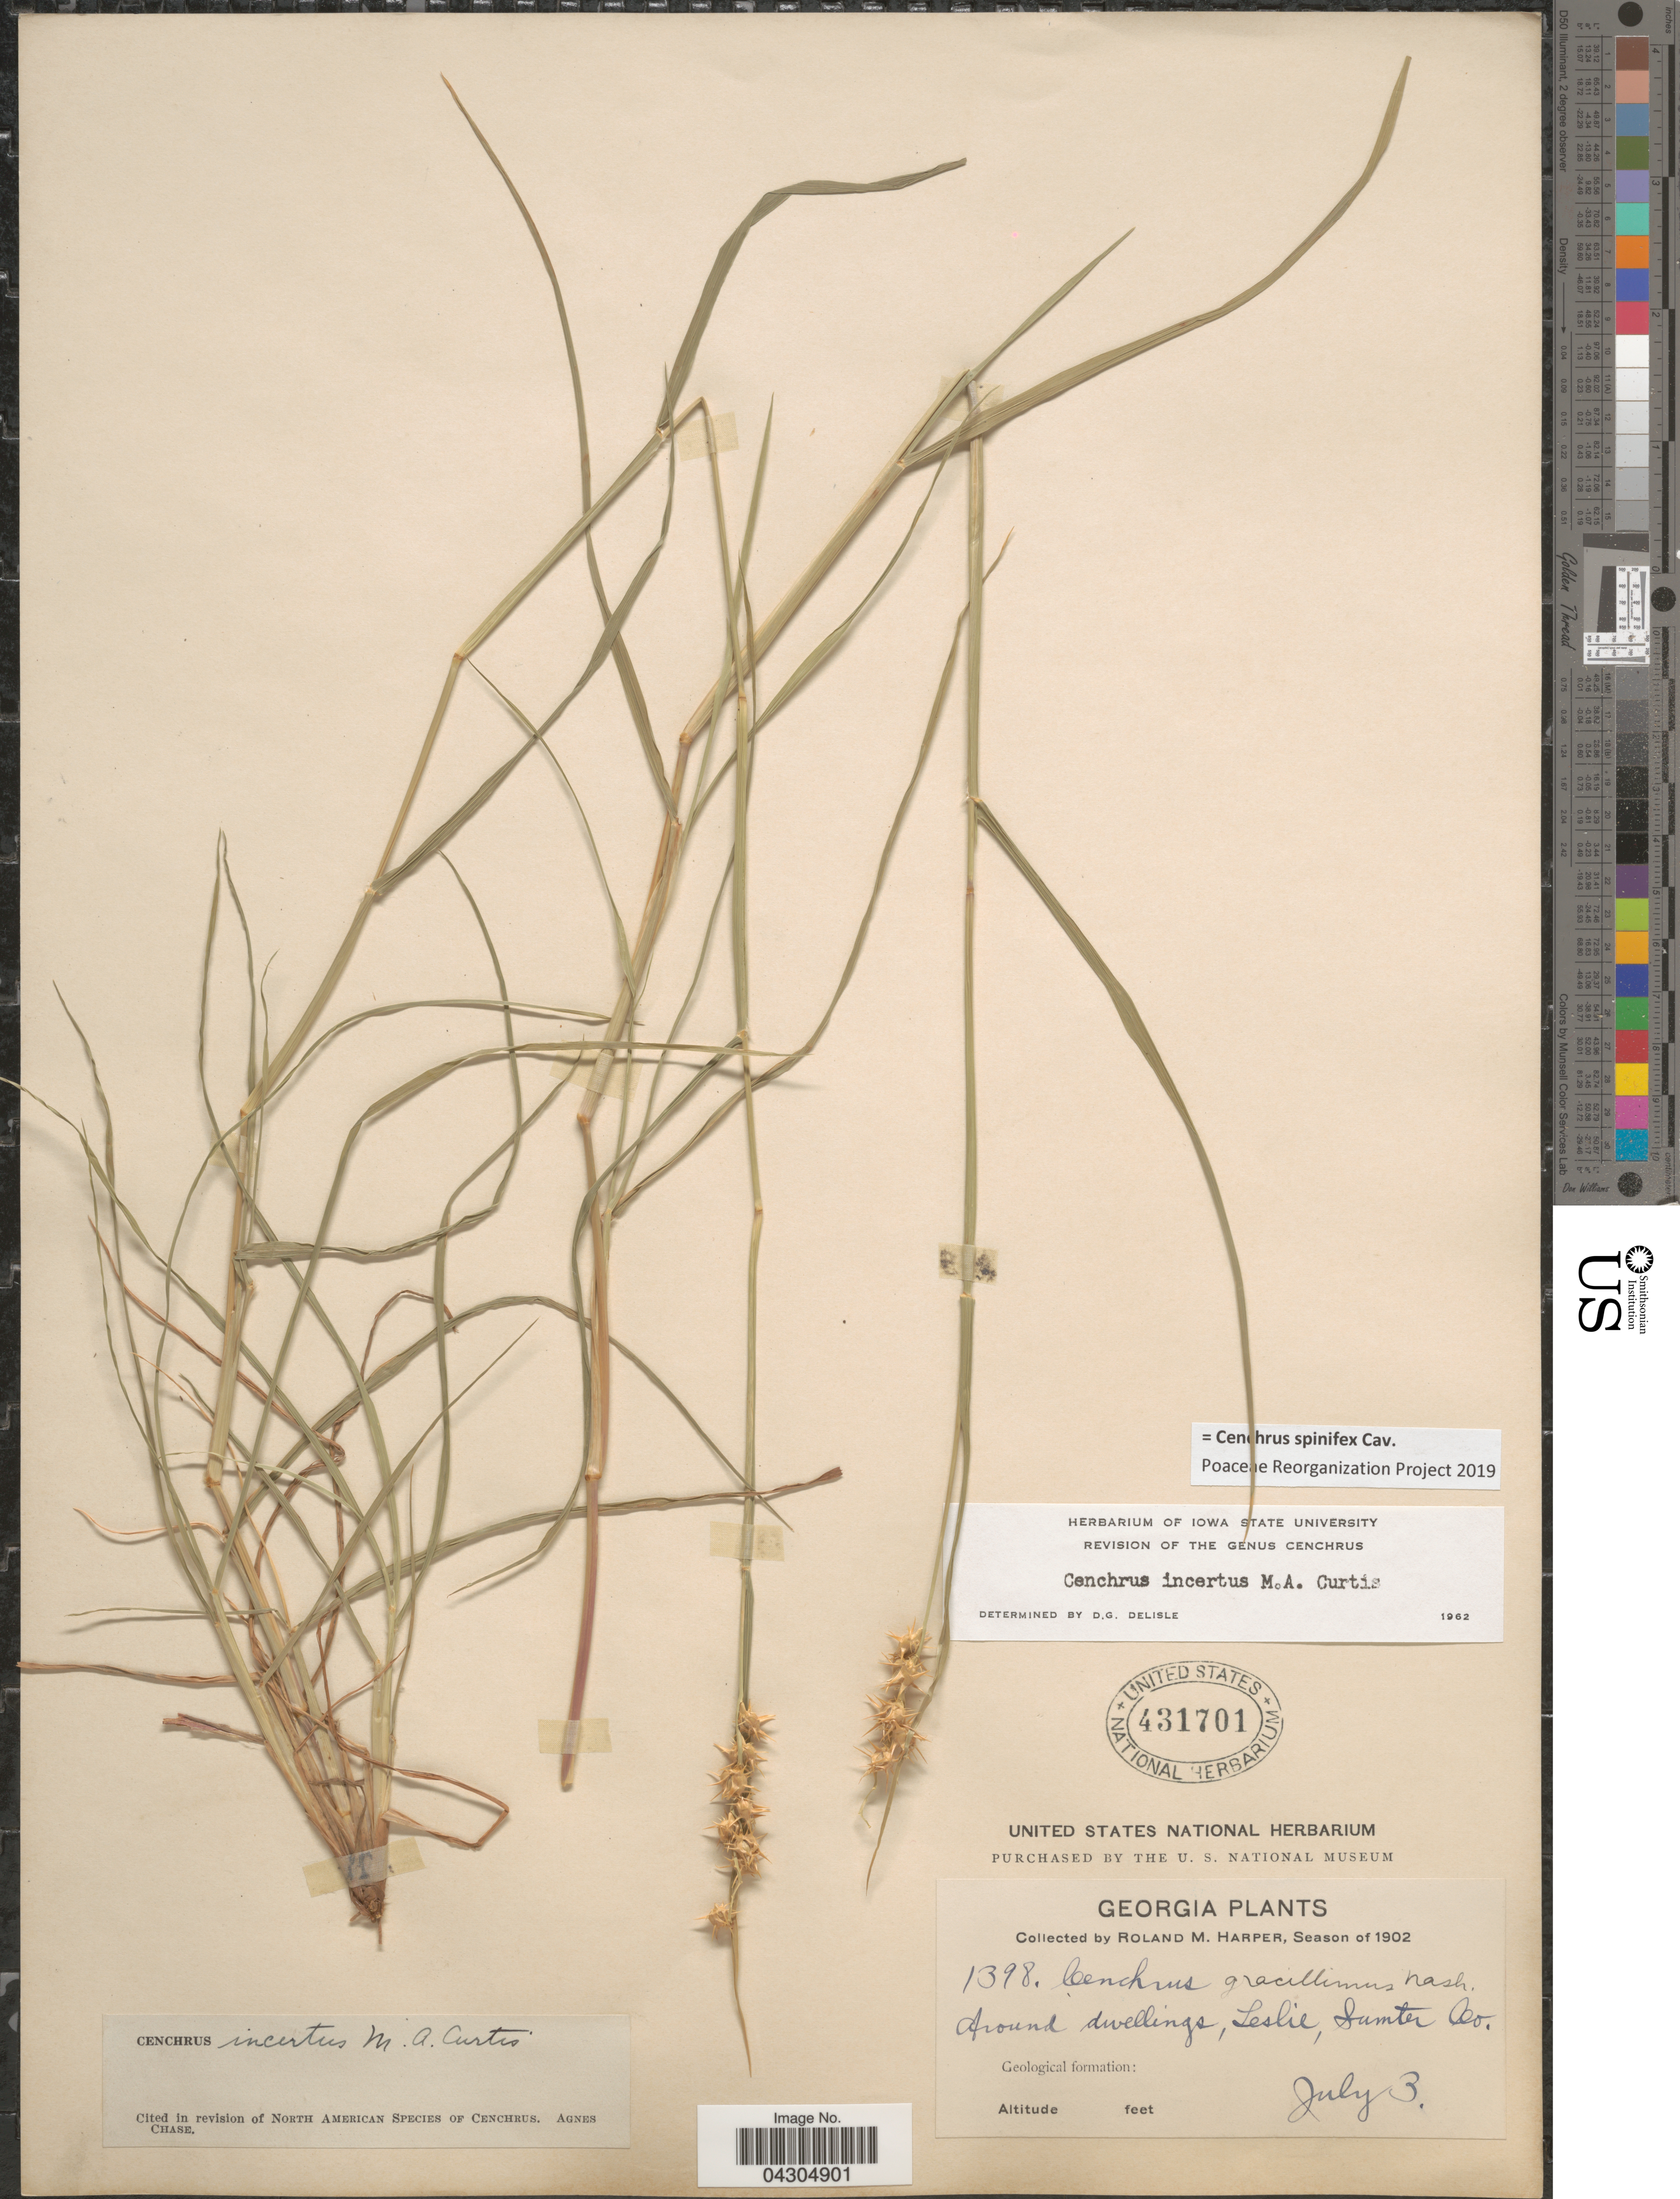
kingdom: Plantae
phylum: Tracheophyta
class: Liliopsida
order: Poales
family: Poaceae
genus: Cenchrus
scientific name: Cenchrus spinifex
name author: Cav.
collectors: R. M. Harper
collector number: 1398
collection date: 1902-07-03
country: United States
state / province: Georgia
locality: Around dwellings, Leslie, Sumter Co.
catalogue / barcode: US 431701